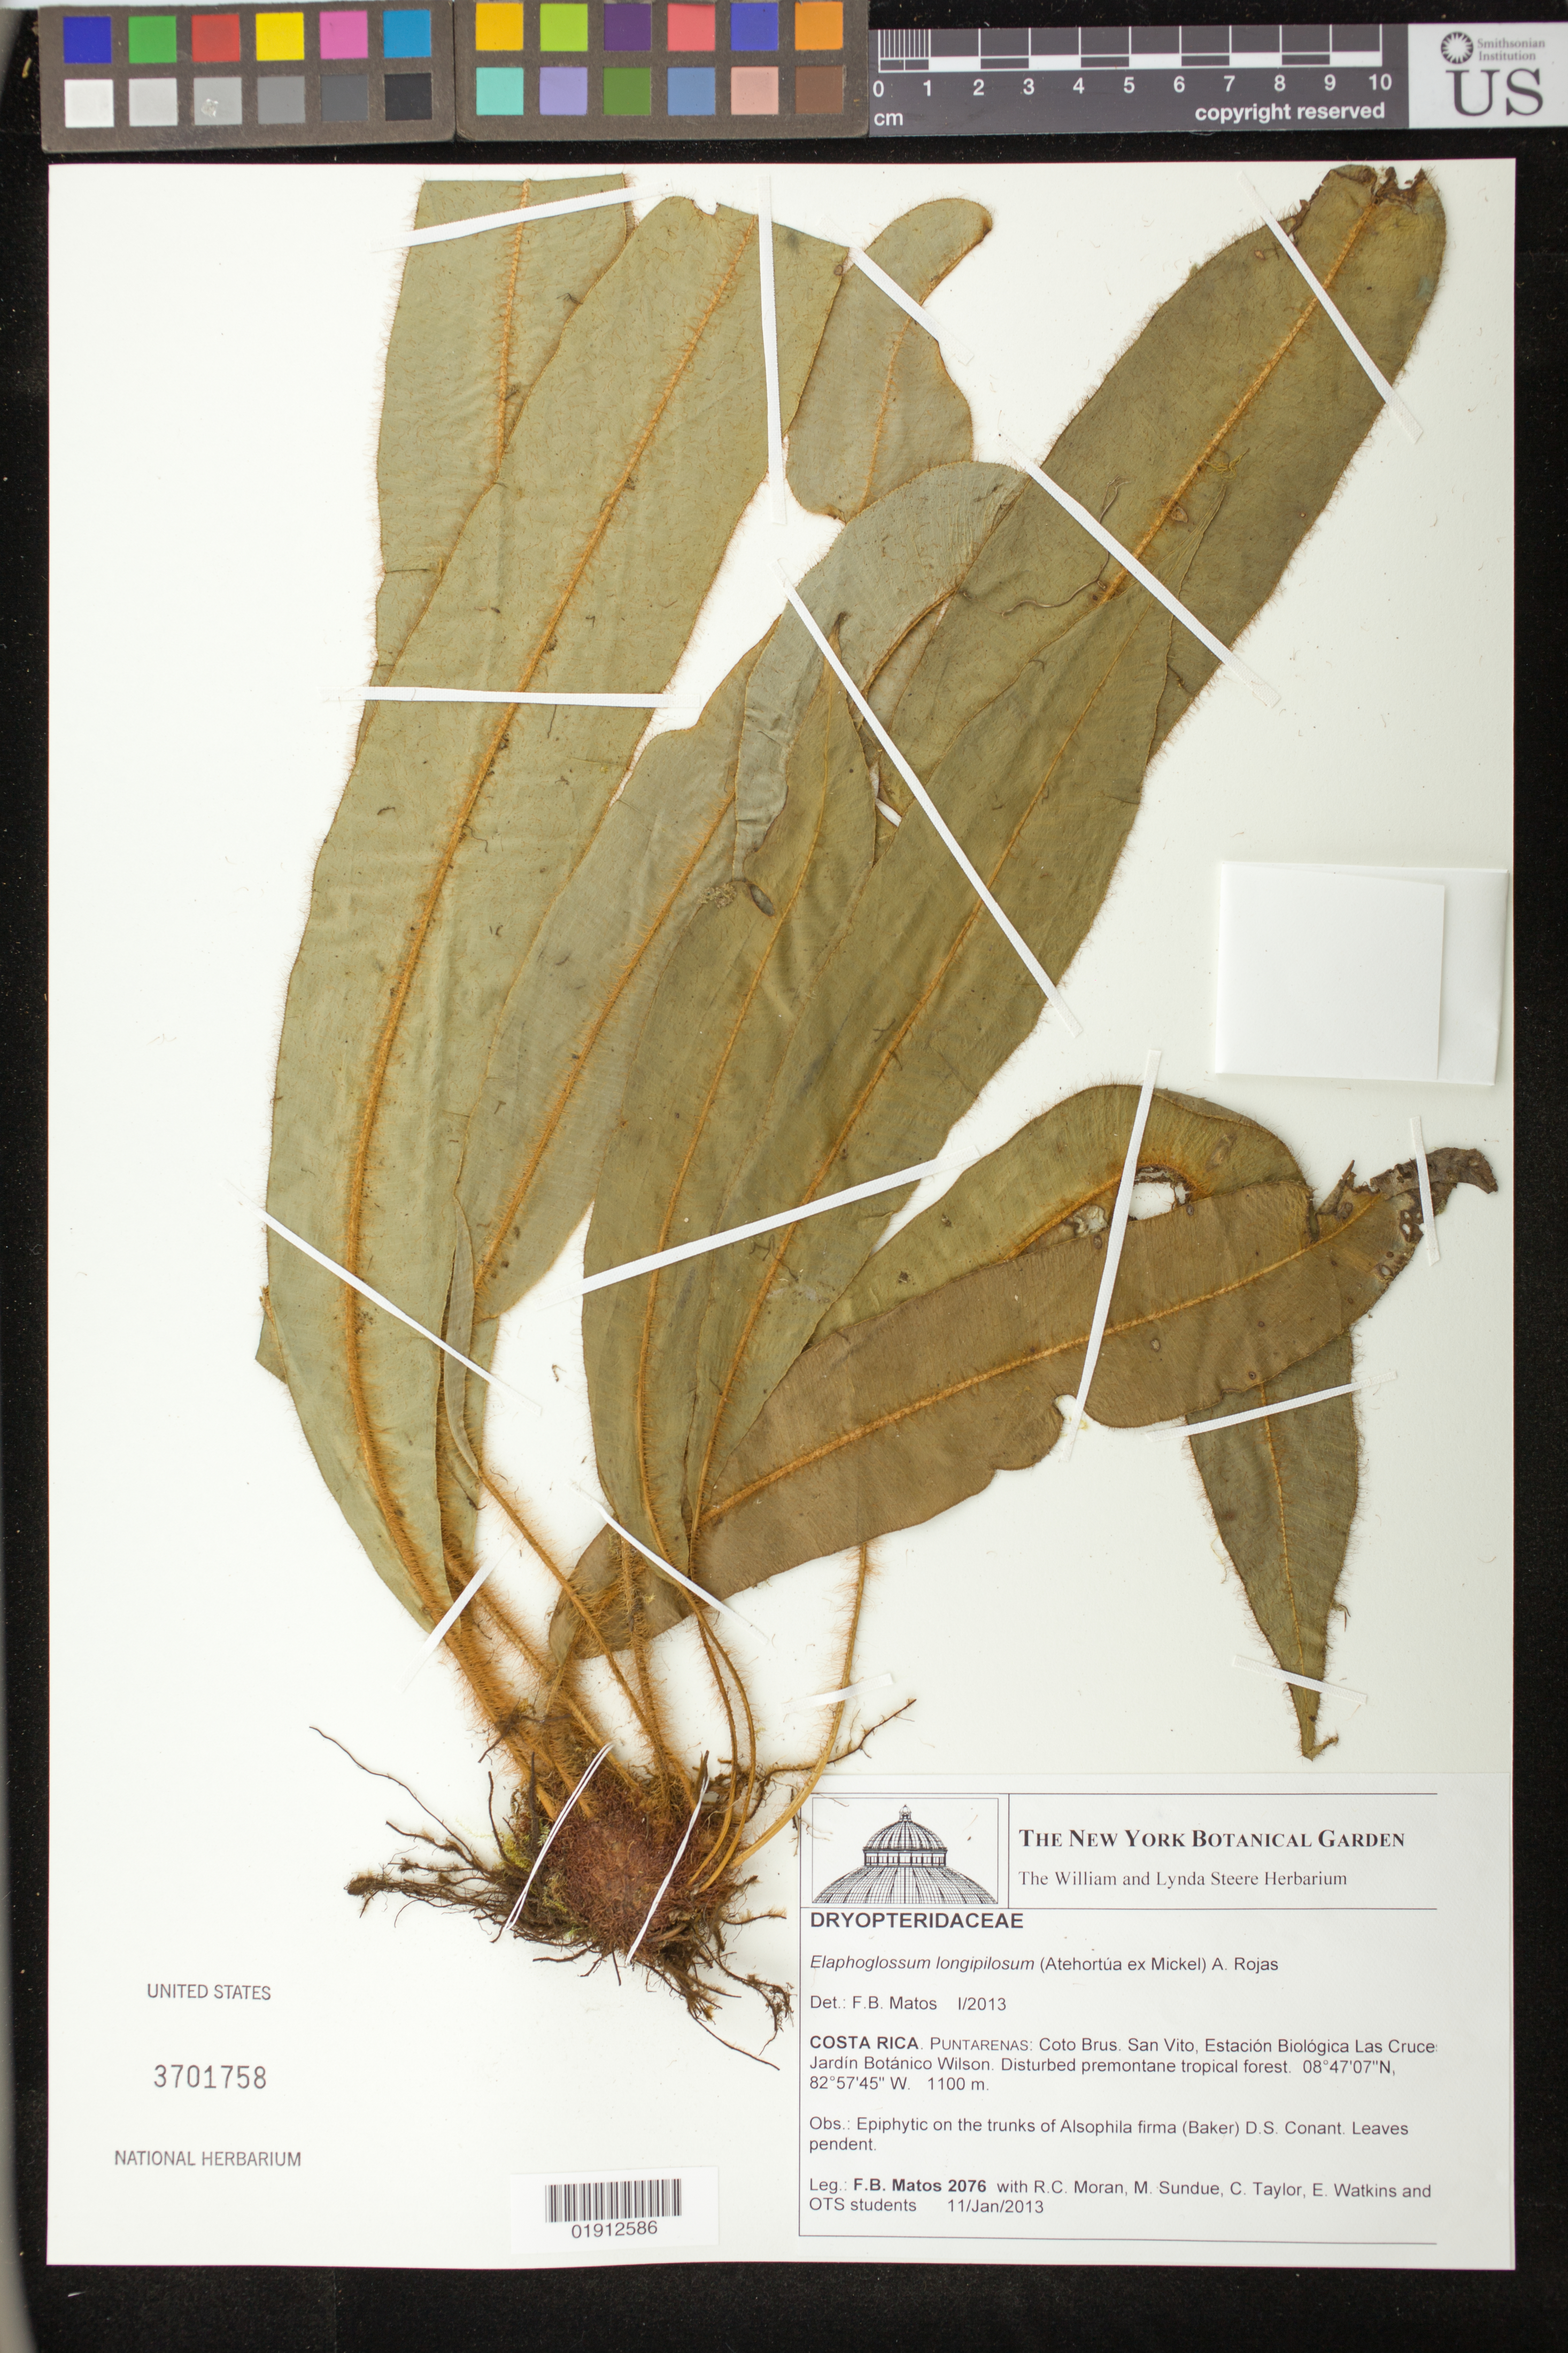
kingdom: Plantae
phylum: Tracheophyta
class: Polypodiopsida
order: Polypodiales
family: Dryopteridaceae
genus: Elaphoglossum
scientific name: Elaphoglossum longipilosum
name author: (Atehortúa) A. Rojas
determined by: Matos, F. B.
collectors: F. Matos, R. C. Moran, M. Sundue, C. Taylor, Watkins, E. & OTS students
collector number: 2076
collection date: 2013-01-11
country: Costa Rica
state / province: Puntarenas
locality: Coto Brus. San Vito, Estacion Biologica Las Cruce: Jardin Botanico Wilson.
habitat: Disturbed premontane tropical forest.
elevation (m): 1100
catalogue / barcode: US 3701758